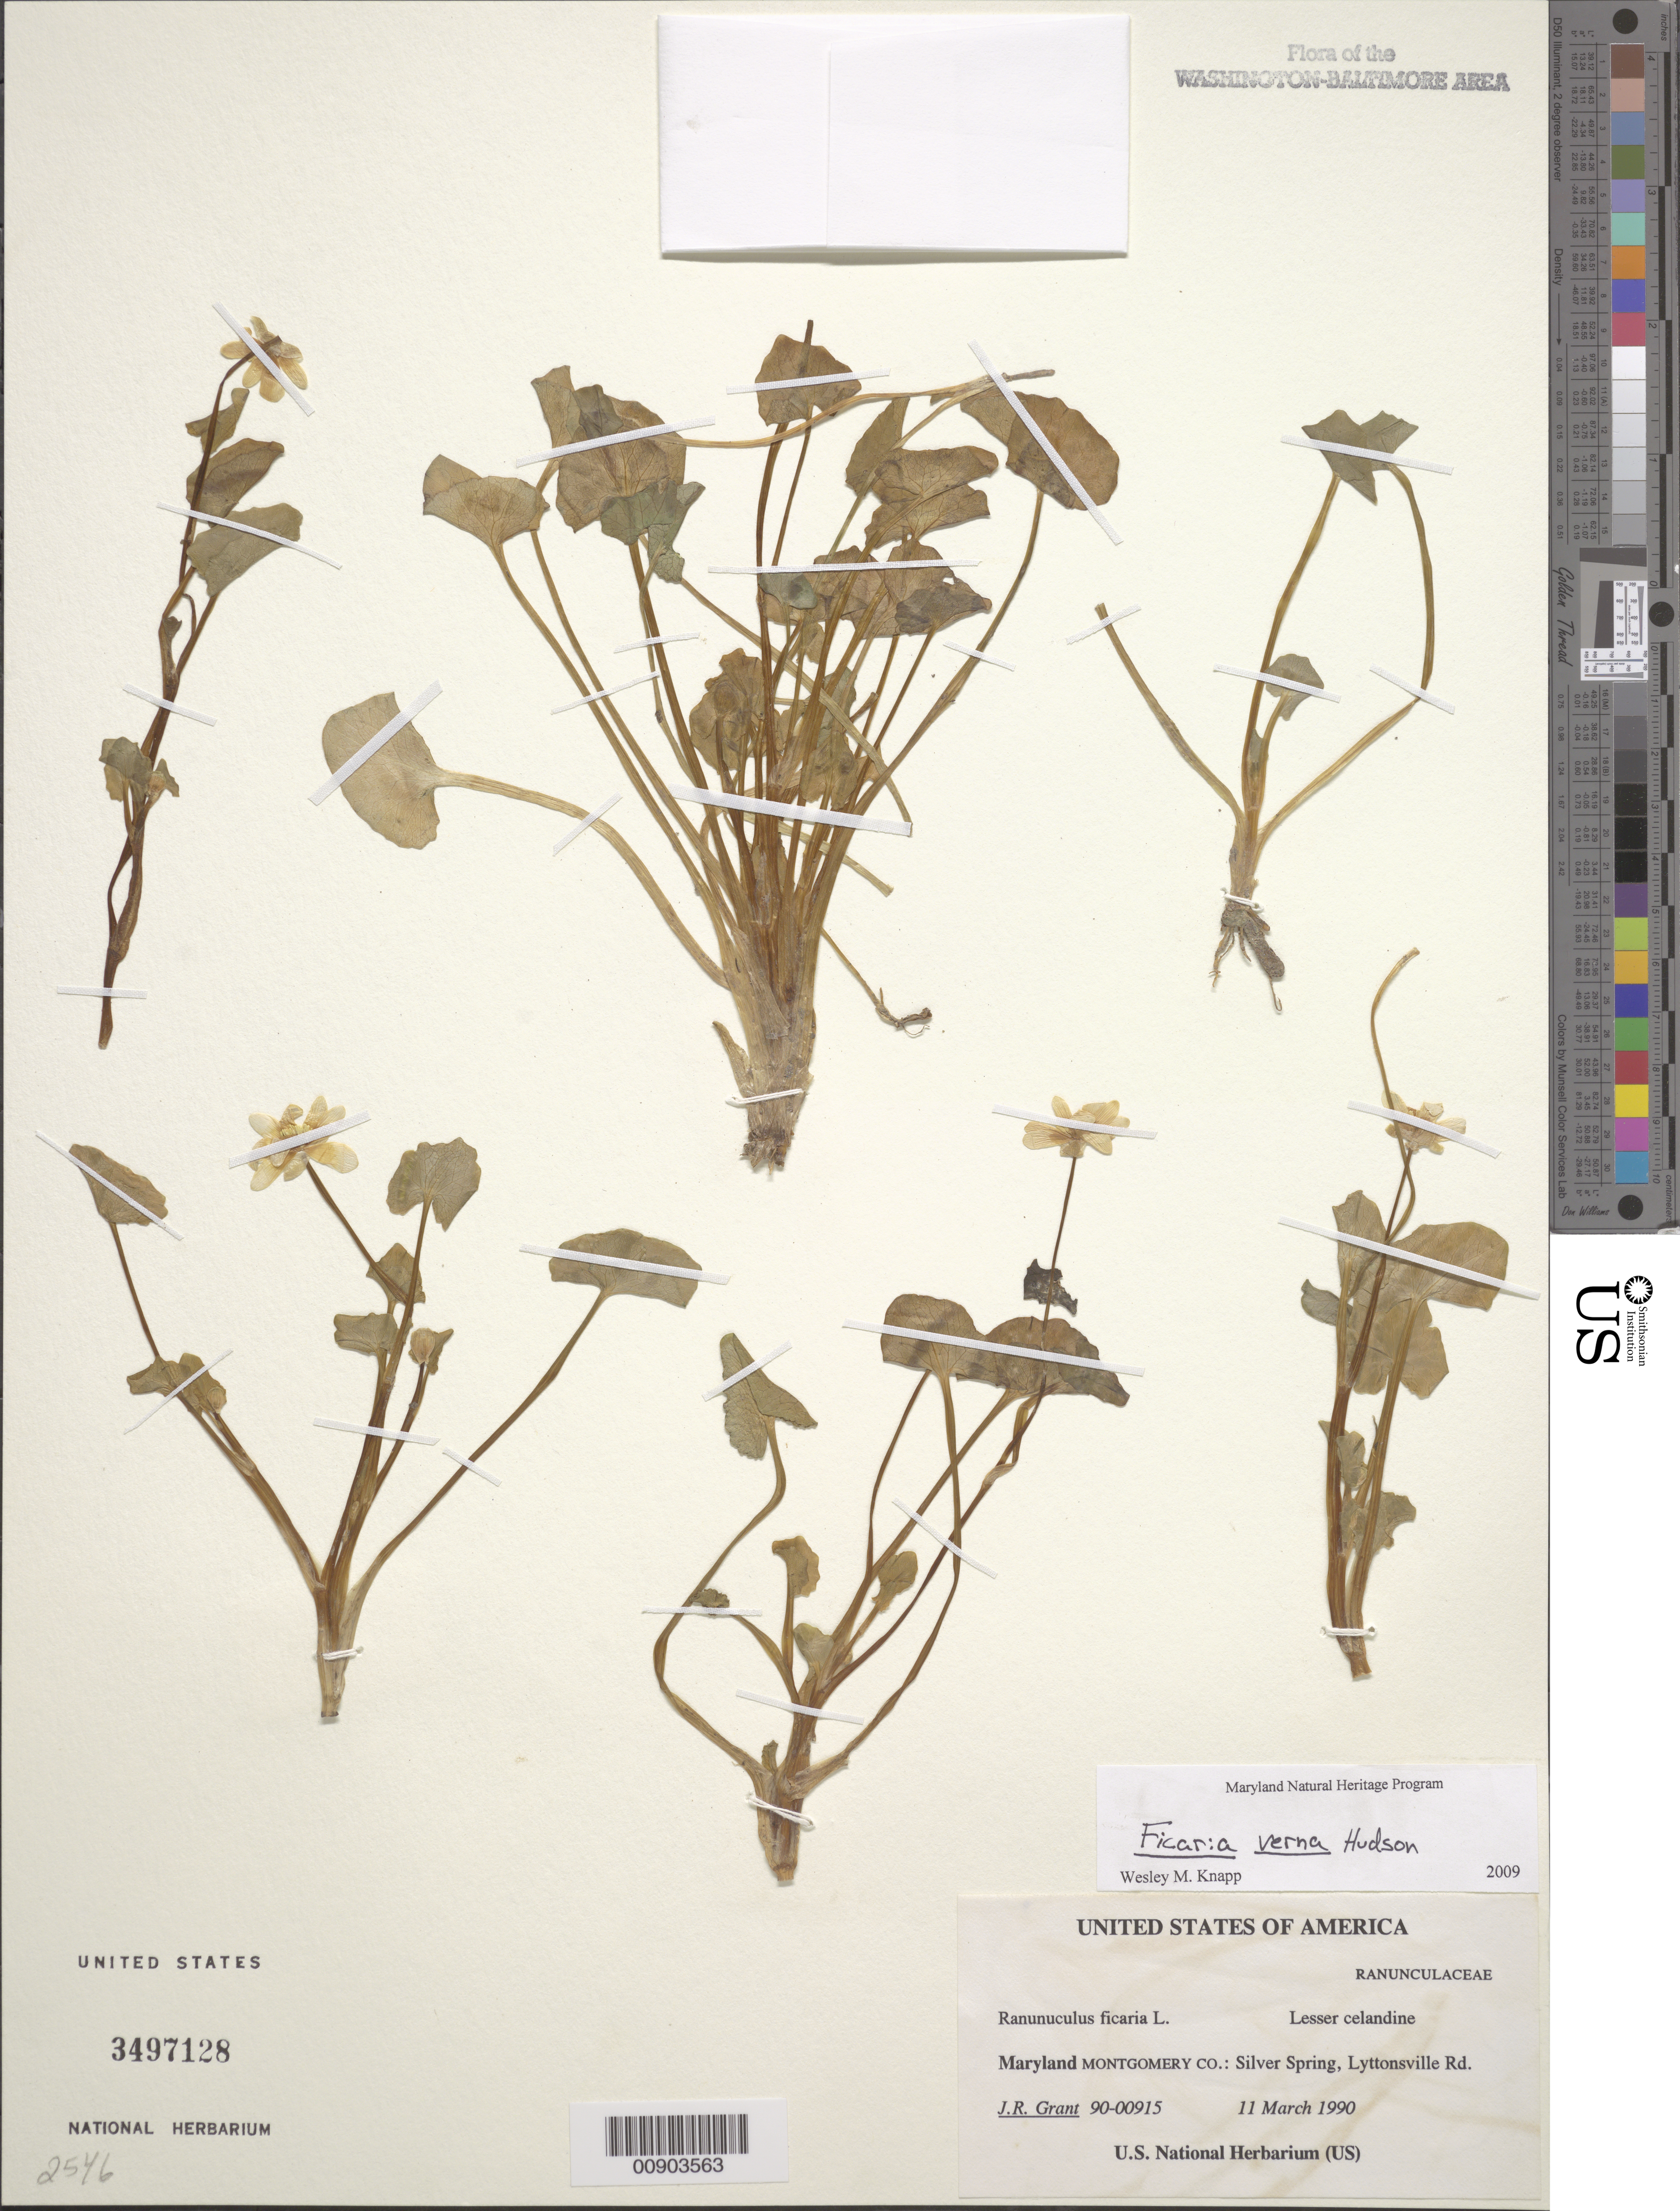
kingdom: Plantae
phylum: Tracheophyta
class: Magnoliopsida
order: Ranunculales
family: Ranunculaceae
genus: Ficaria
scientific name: Ficaria verna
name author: Huds.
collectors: J. R. Grant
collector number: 90-00915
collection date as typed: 11 March 1990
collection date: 1990-03-11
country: United States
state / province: Maryland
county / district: Montgomery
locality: Silver Spring, Lyttonsville Rd.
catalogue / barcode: US 3497128